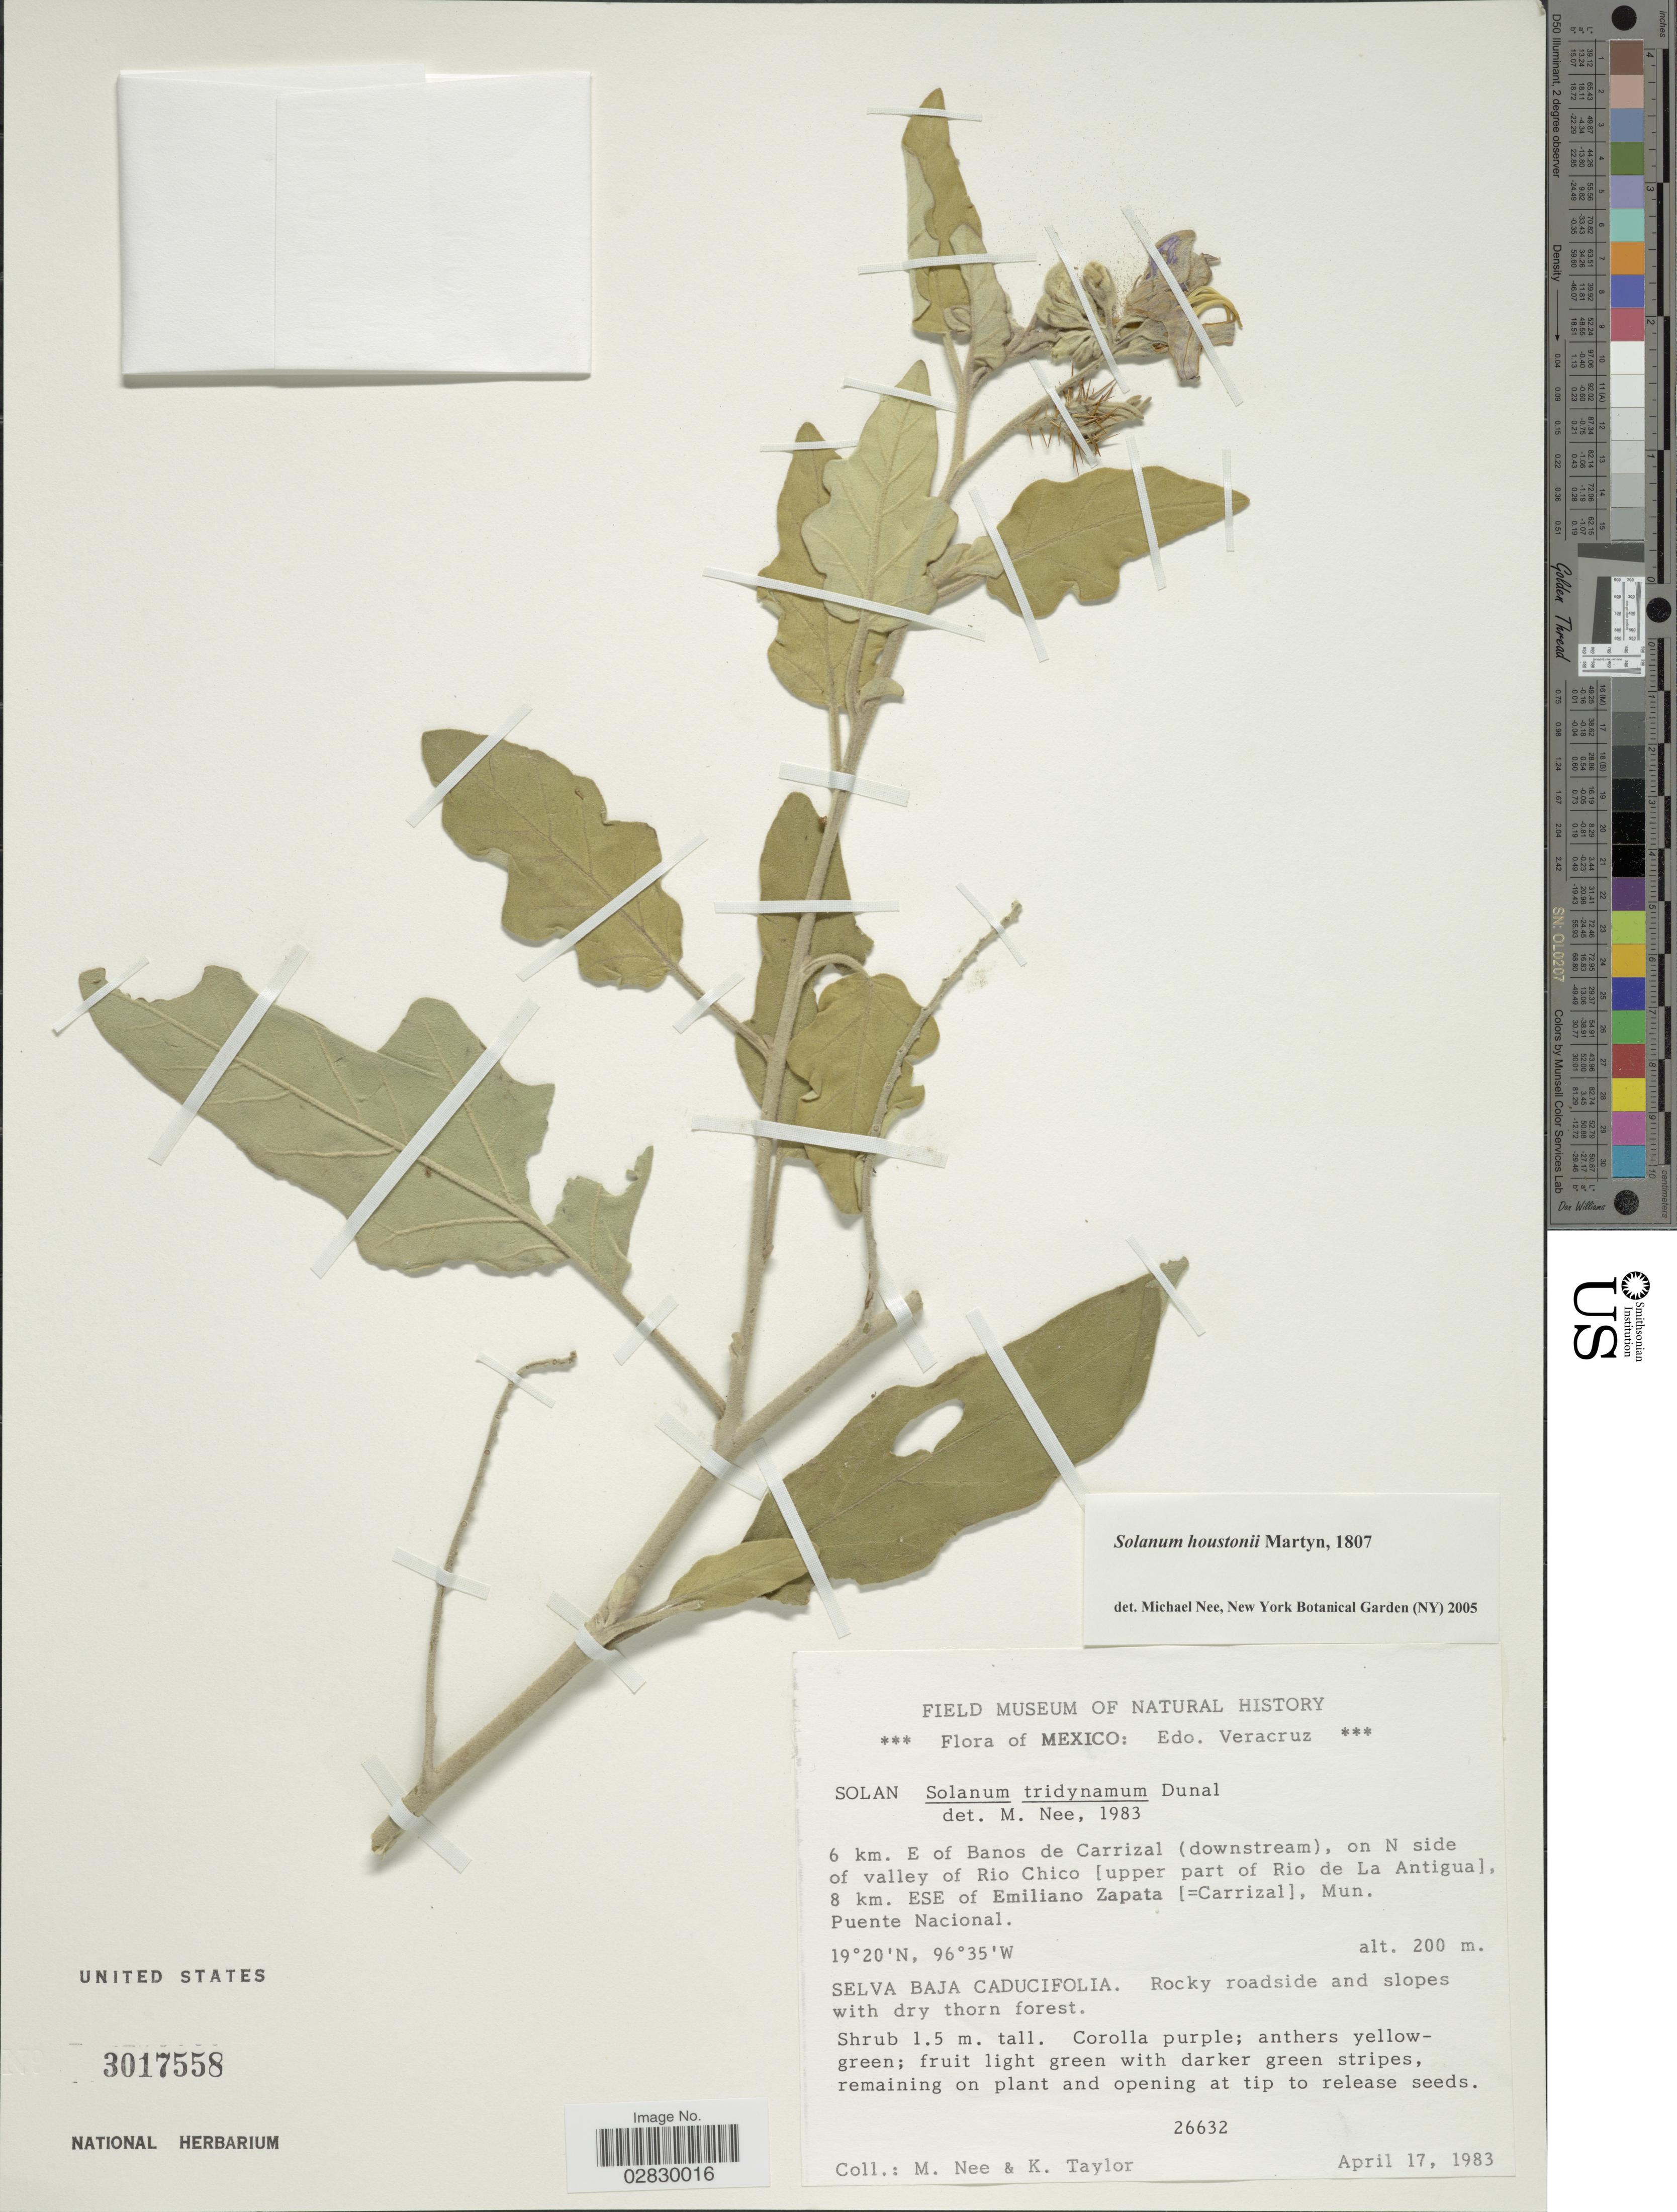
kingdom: Plantae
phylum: Tracheophyta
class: Magnoliopsida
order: Solanales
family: Solanaceae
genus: Solanum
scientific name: Solanum houstonii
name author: Dunal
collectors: M. Nee & K. Taylor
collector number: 26632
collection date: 1983-04-17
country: Mexico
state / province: Veracruz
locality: Edo. Veracruz. 6 km. E of Banos Carrizal (downstream), on N side of valley of Rio Chico [upper part of Rio de La Antigua], 8 km. ESE of Emiliano Zapata [=Carrizal], Mun. Puente Nacional, Selva Baja Caducifolia.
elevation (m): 200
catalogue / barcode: US 3017558